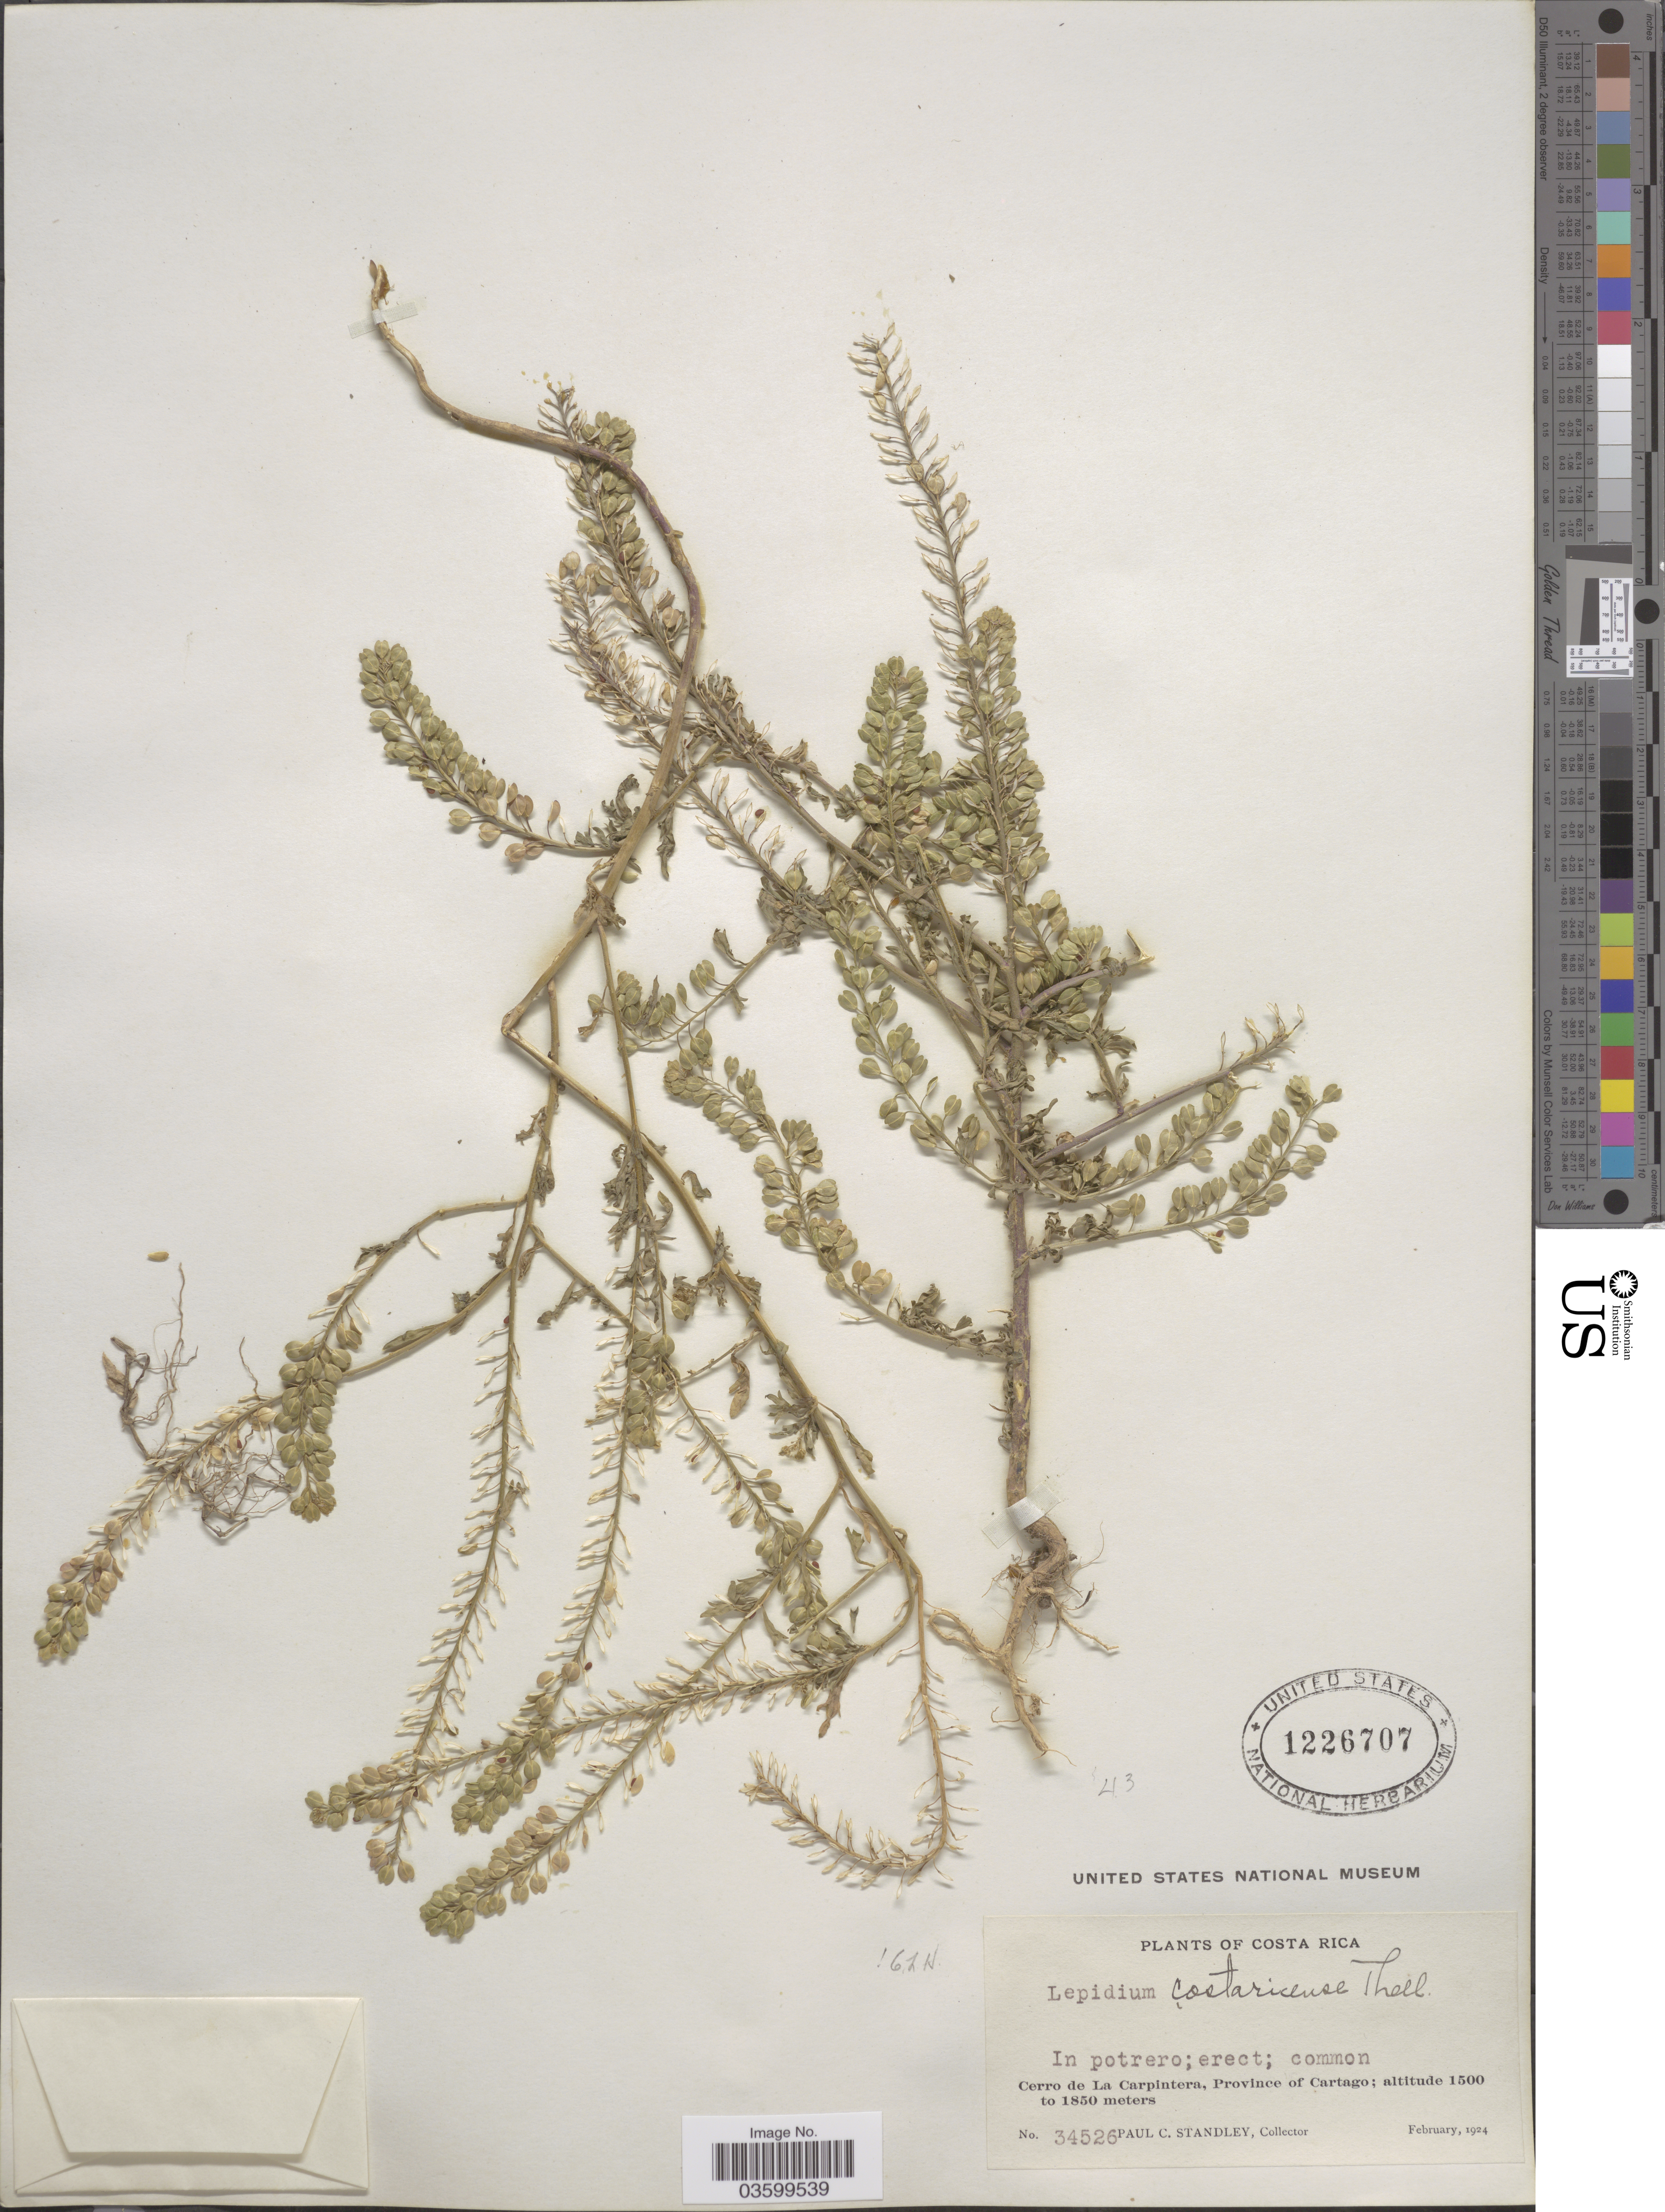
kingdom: Plantae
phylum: Tracheophyta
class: Magnoliopsida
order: Brassicales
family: Brassicaceae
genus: Lepidium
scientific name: Lepidium costaricense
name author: Thell.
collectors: P. C. Standley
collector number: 34526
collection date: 1924-02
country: Costa Rica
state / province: Cartago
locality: Cerro de La Carpintera.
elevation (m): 1500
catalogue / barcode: US 1226707